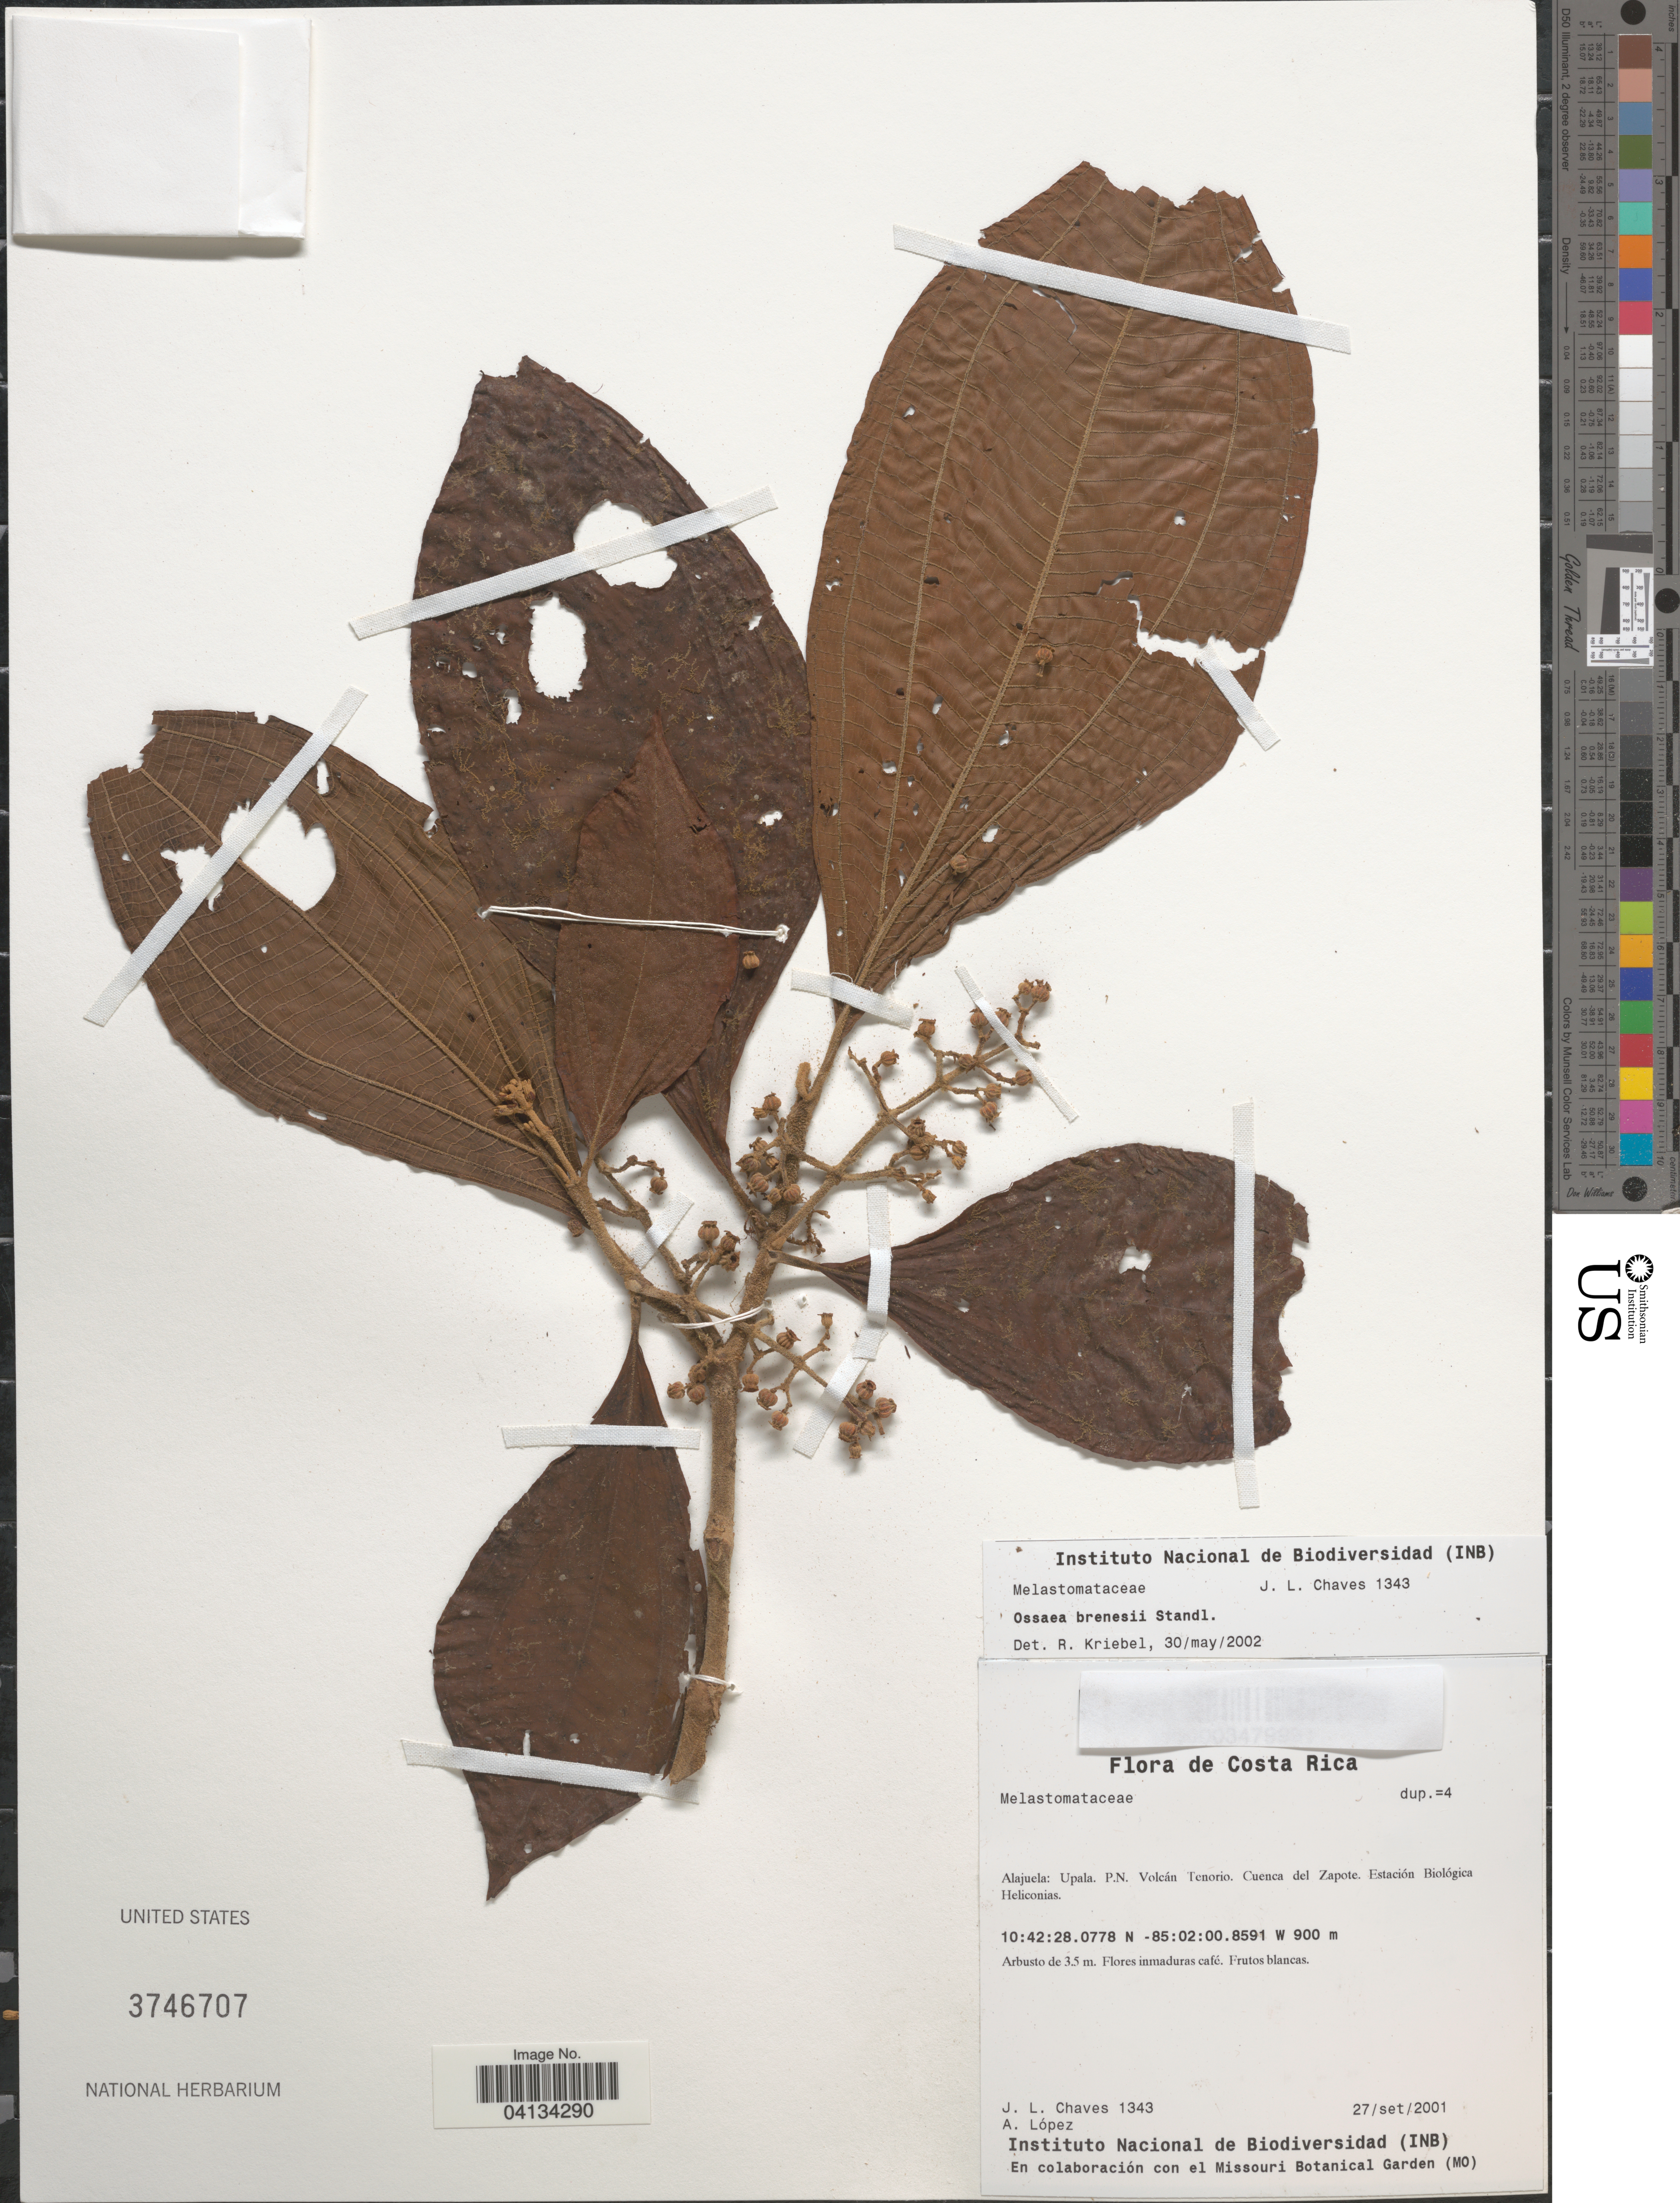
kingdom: Plantae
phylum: Tracheophyta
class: Magnoliopsida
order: Myrtales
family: Melastomataceae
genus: Ossaea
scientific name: Ossaea brenesii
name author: Standl.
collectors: J. Chaves & A. López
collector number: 1343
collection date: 2001-09-27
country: Costa Rica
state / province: Alajuela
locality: Upala. P.N. Volcán Tenorio. Cuenca del Zapote. Estación Biológica Heliconias.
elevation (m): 900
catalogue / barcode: US 3746707